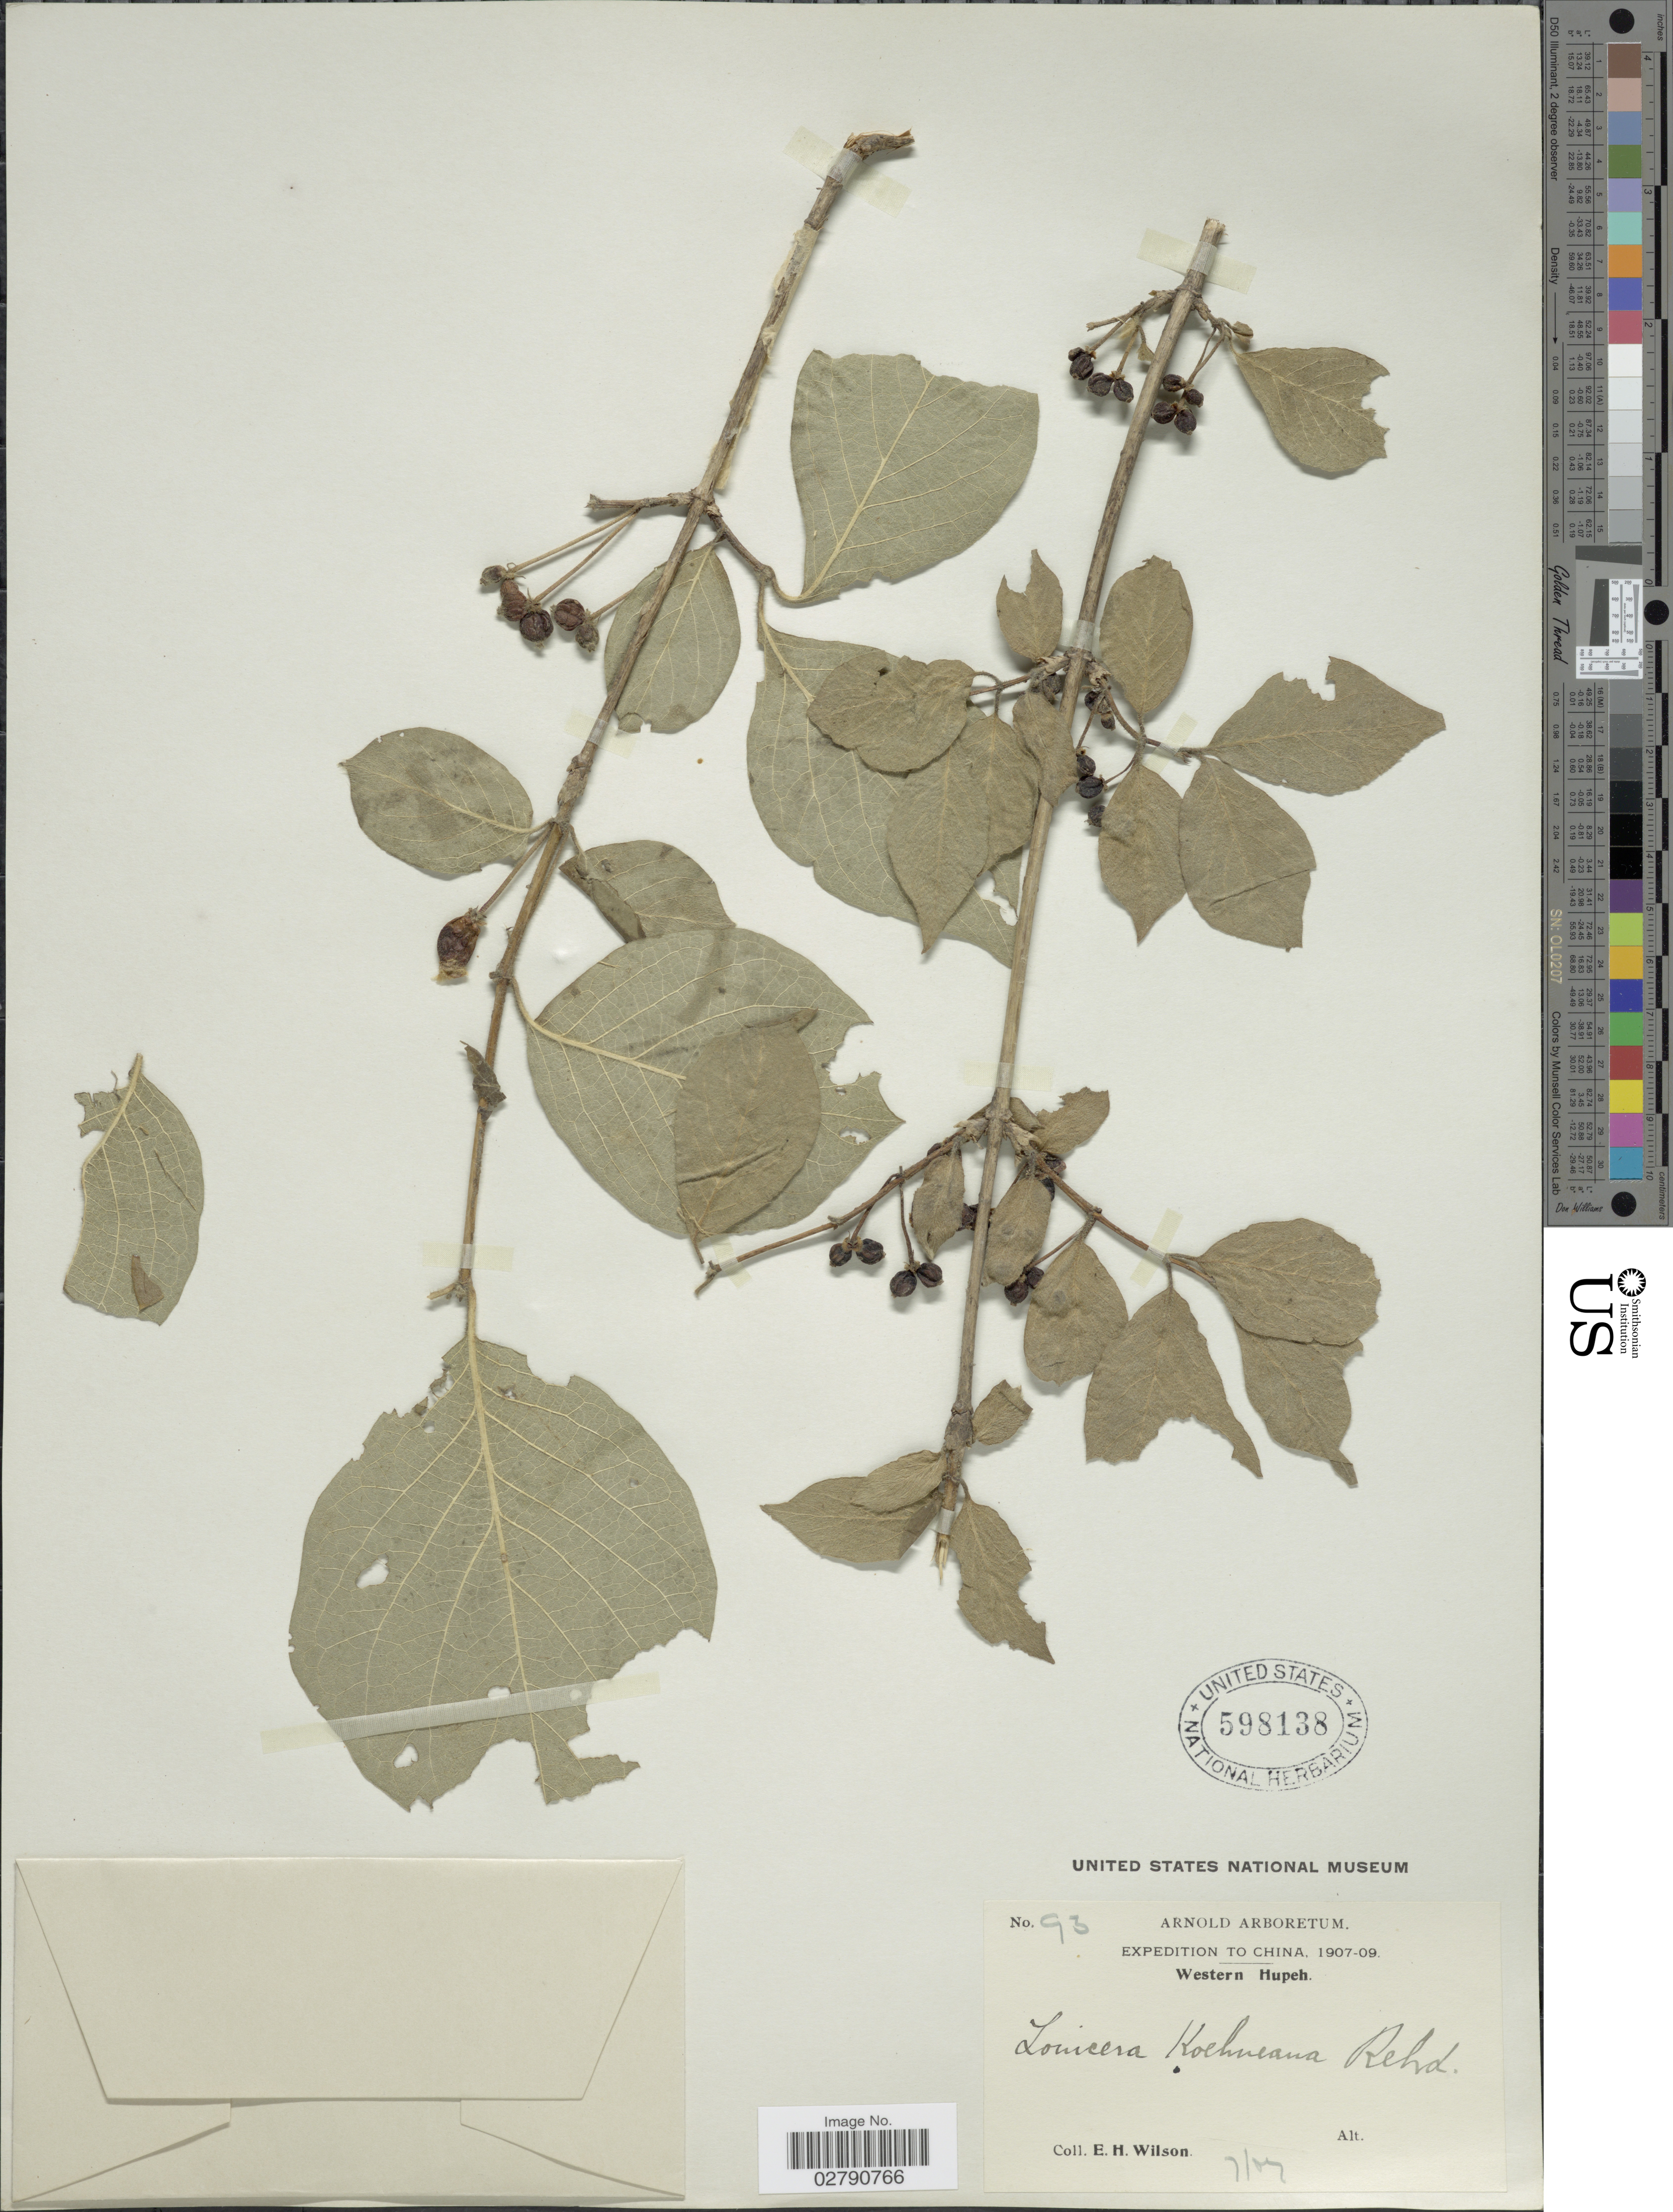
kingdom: Plantae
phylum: Tracheophyta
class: Magnoliopsida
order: Dipsacales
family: Caprifoliaceae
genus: Lonicera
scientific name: Lonicera koehneana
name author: Rehder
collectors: E. Wilson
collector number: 93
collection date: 1907-07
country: China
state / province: Hubei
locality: Western Hupeh.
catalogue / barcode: US 598138